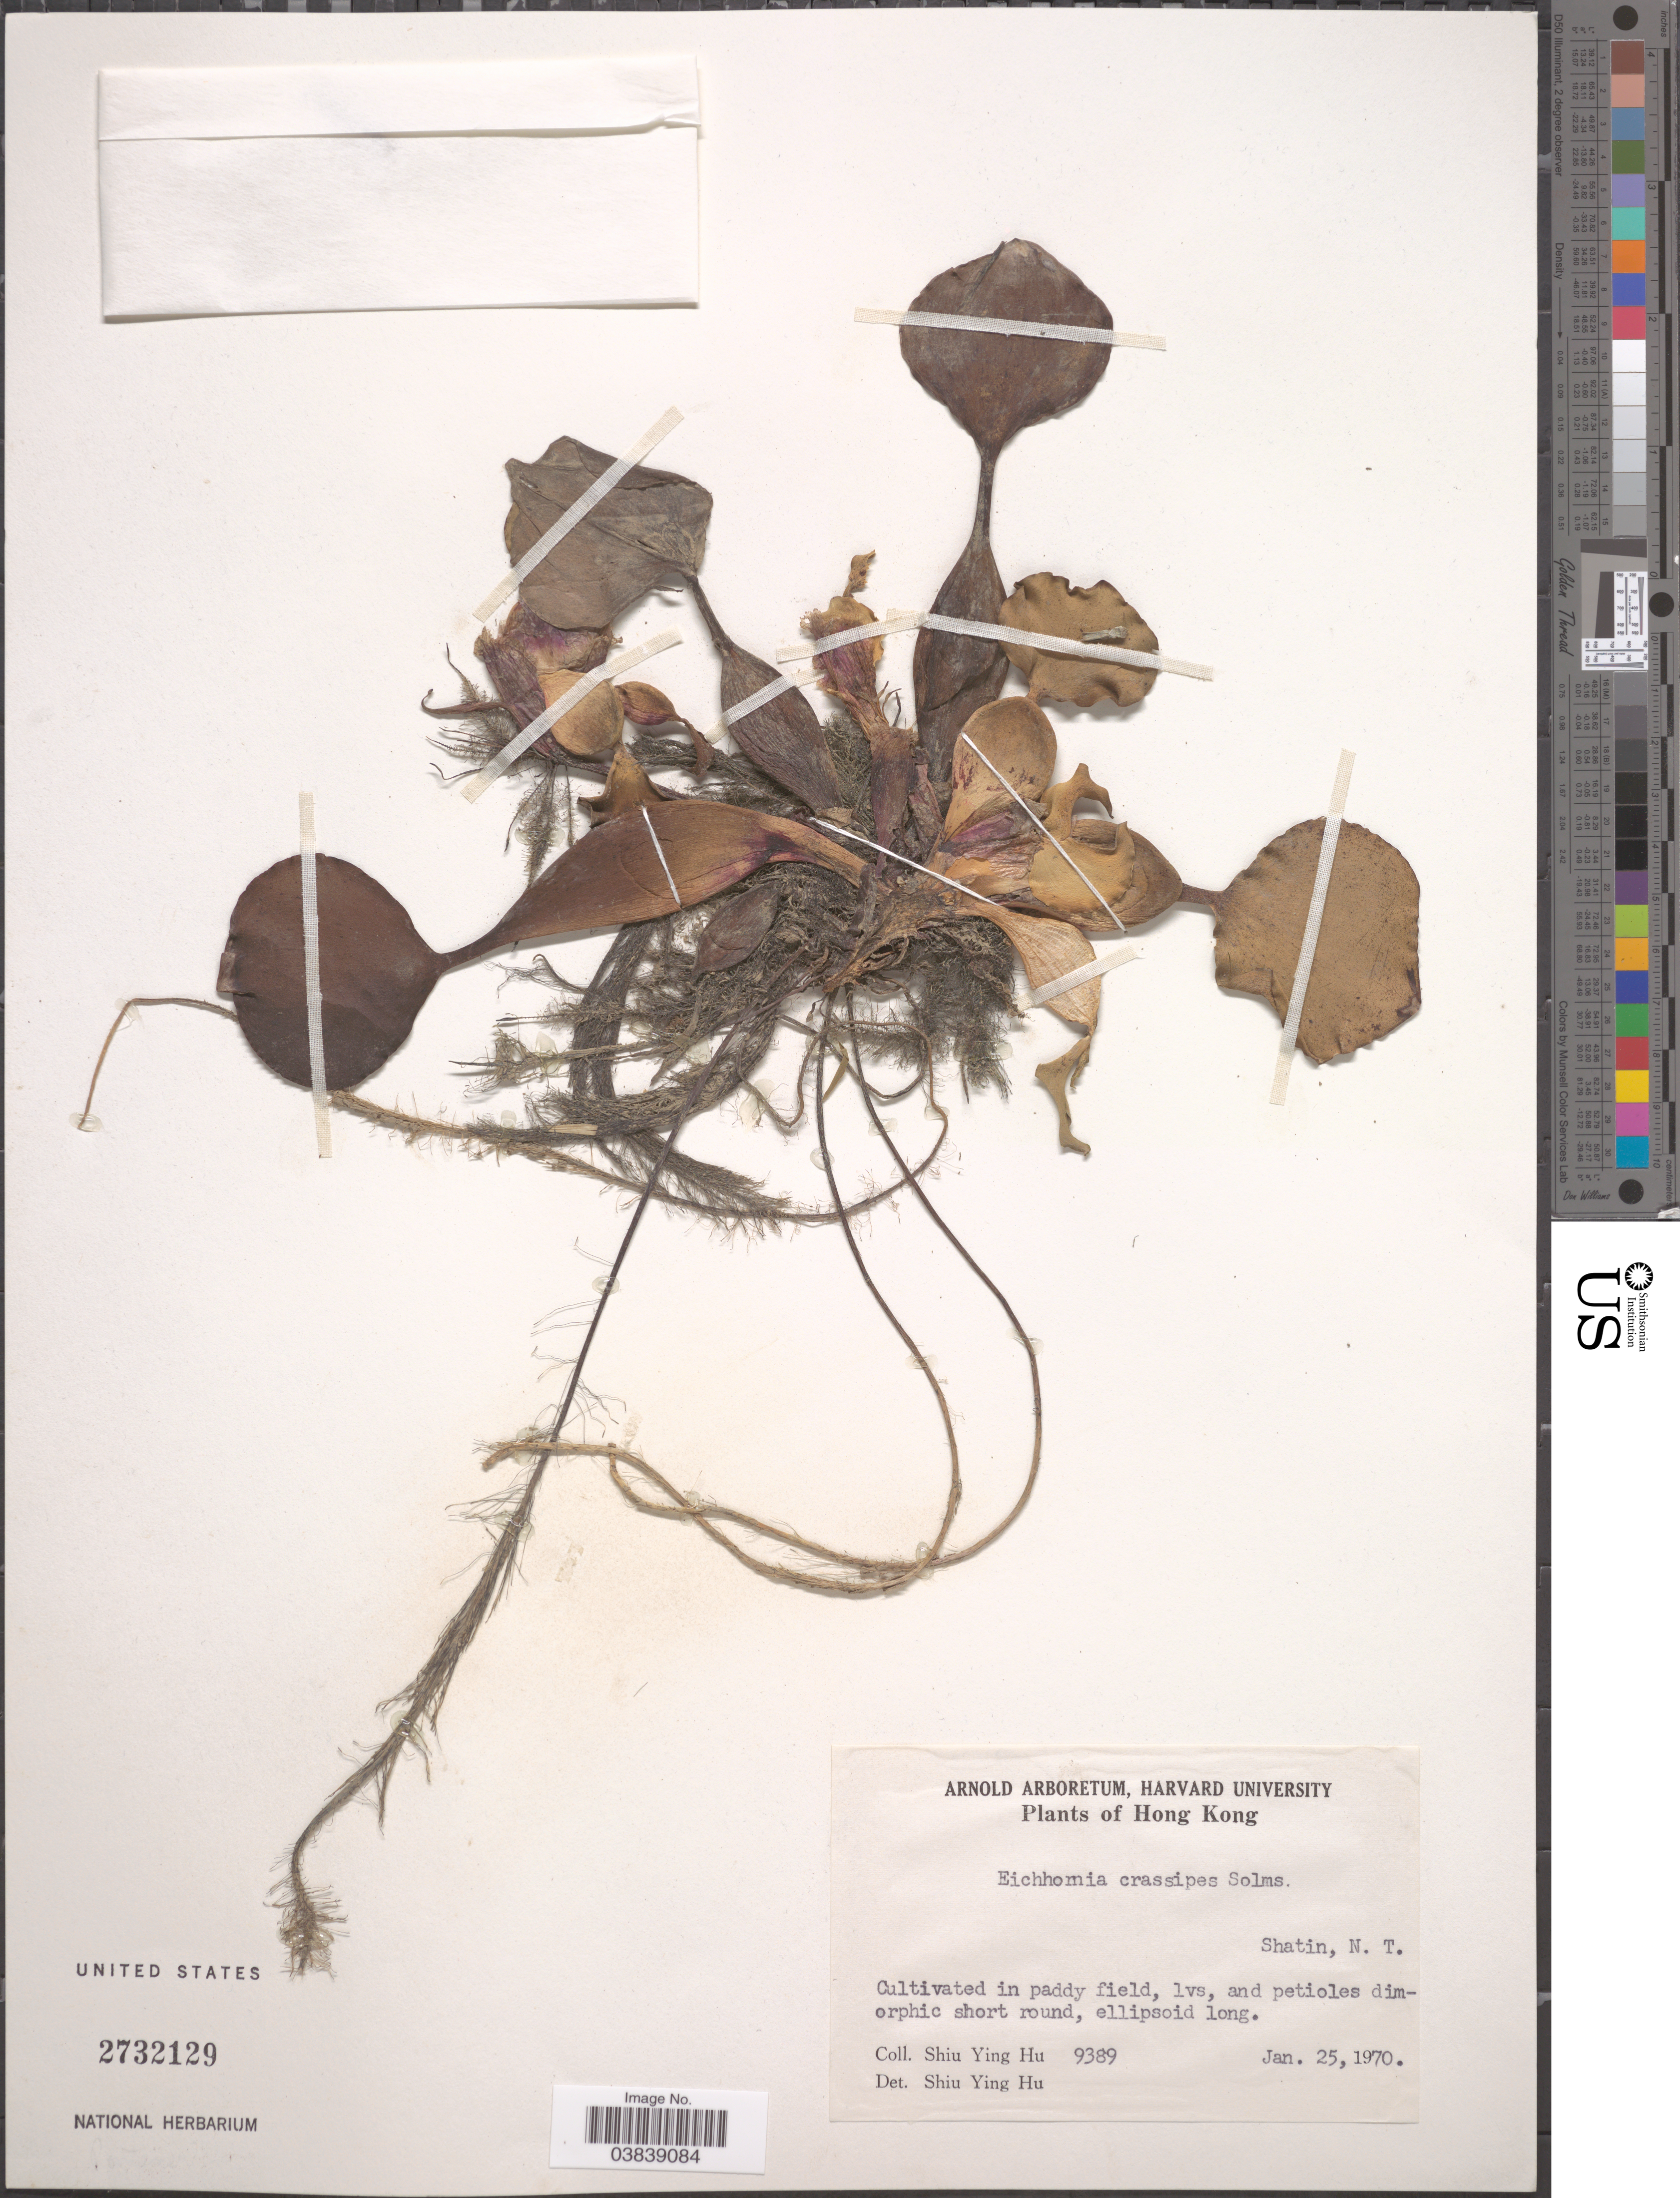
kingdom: Plantae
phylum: Tracheophyta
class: Liliopsida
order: Commelinales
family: Pontederiaceae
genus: Eichhornia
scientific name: Eichhornia crassipes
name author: (Mart.) Solms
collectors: S. Y. Hu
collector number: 9389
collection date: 1970-01-25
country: China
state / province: Hong Kong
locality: Shatin, N.T.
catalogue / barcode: US 3732129